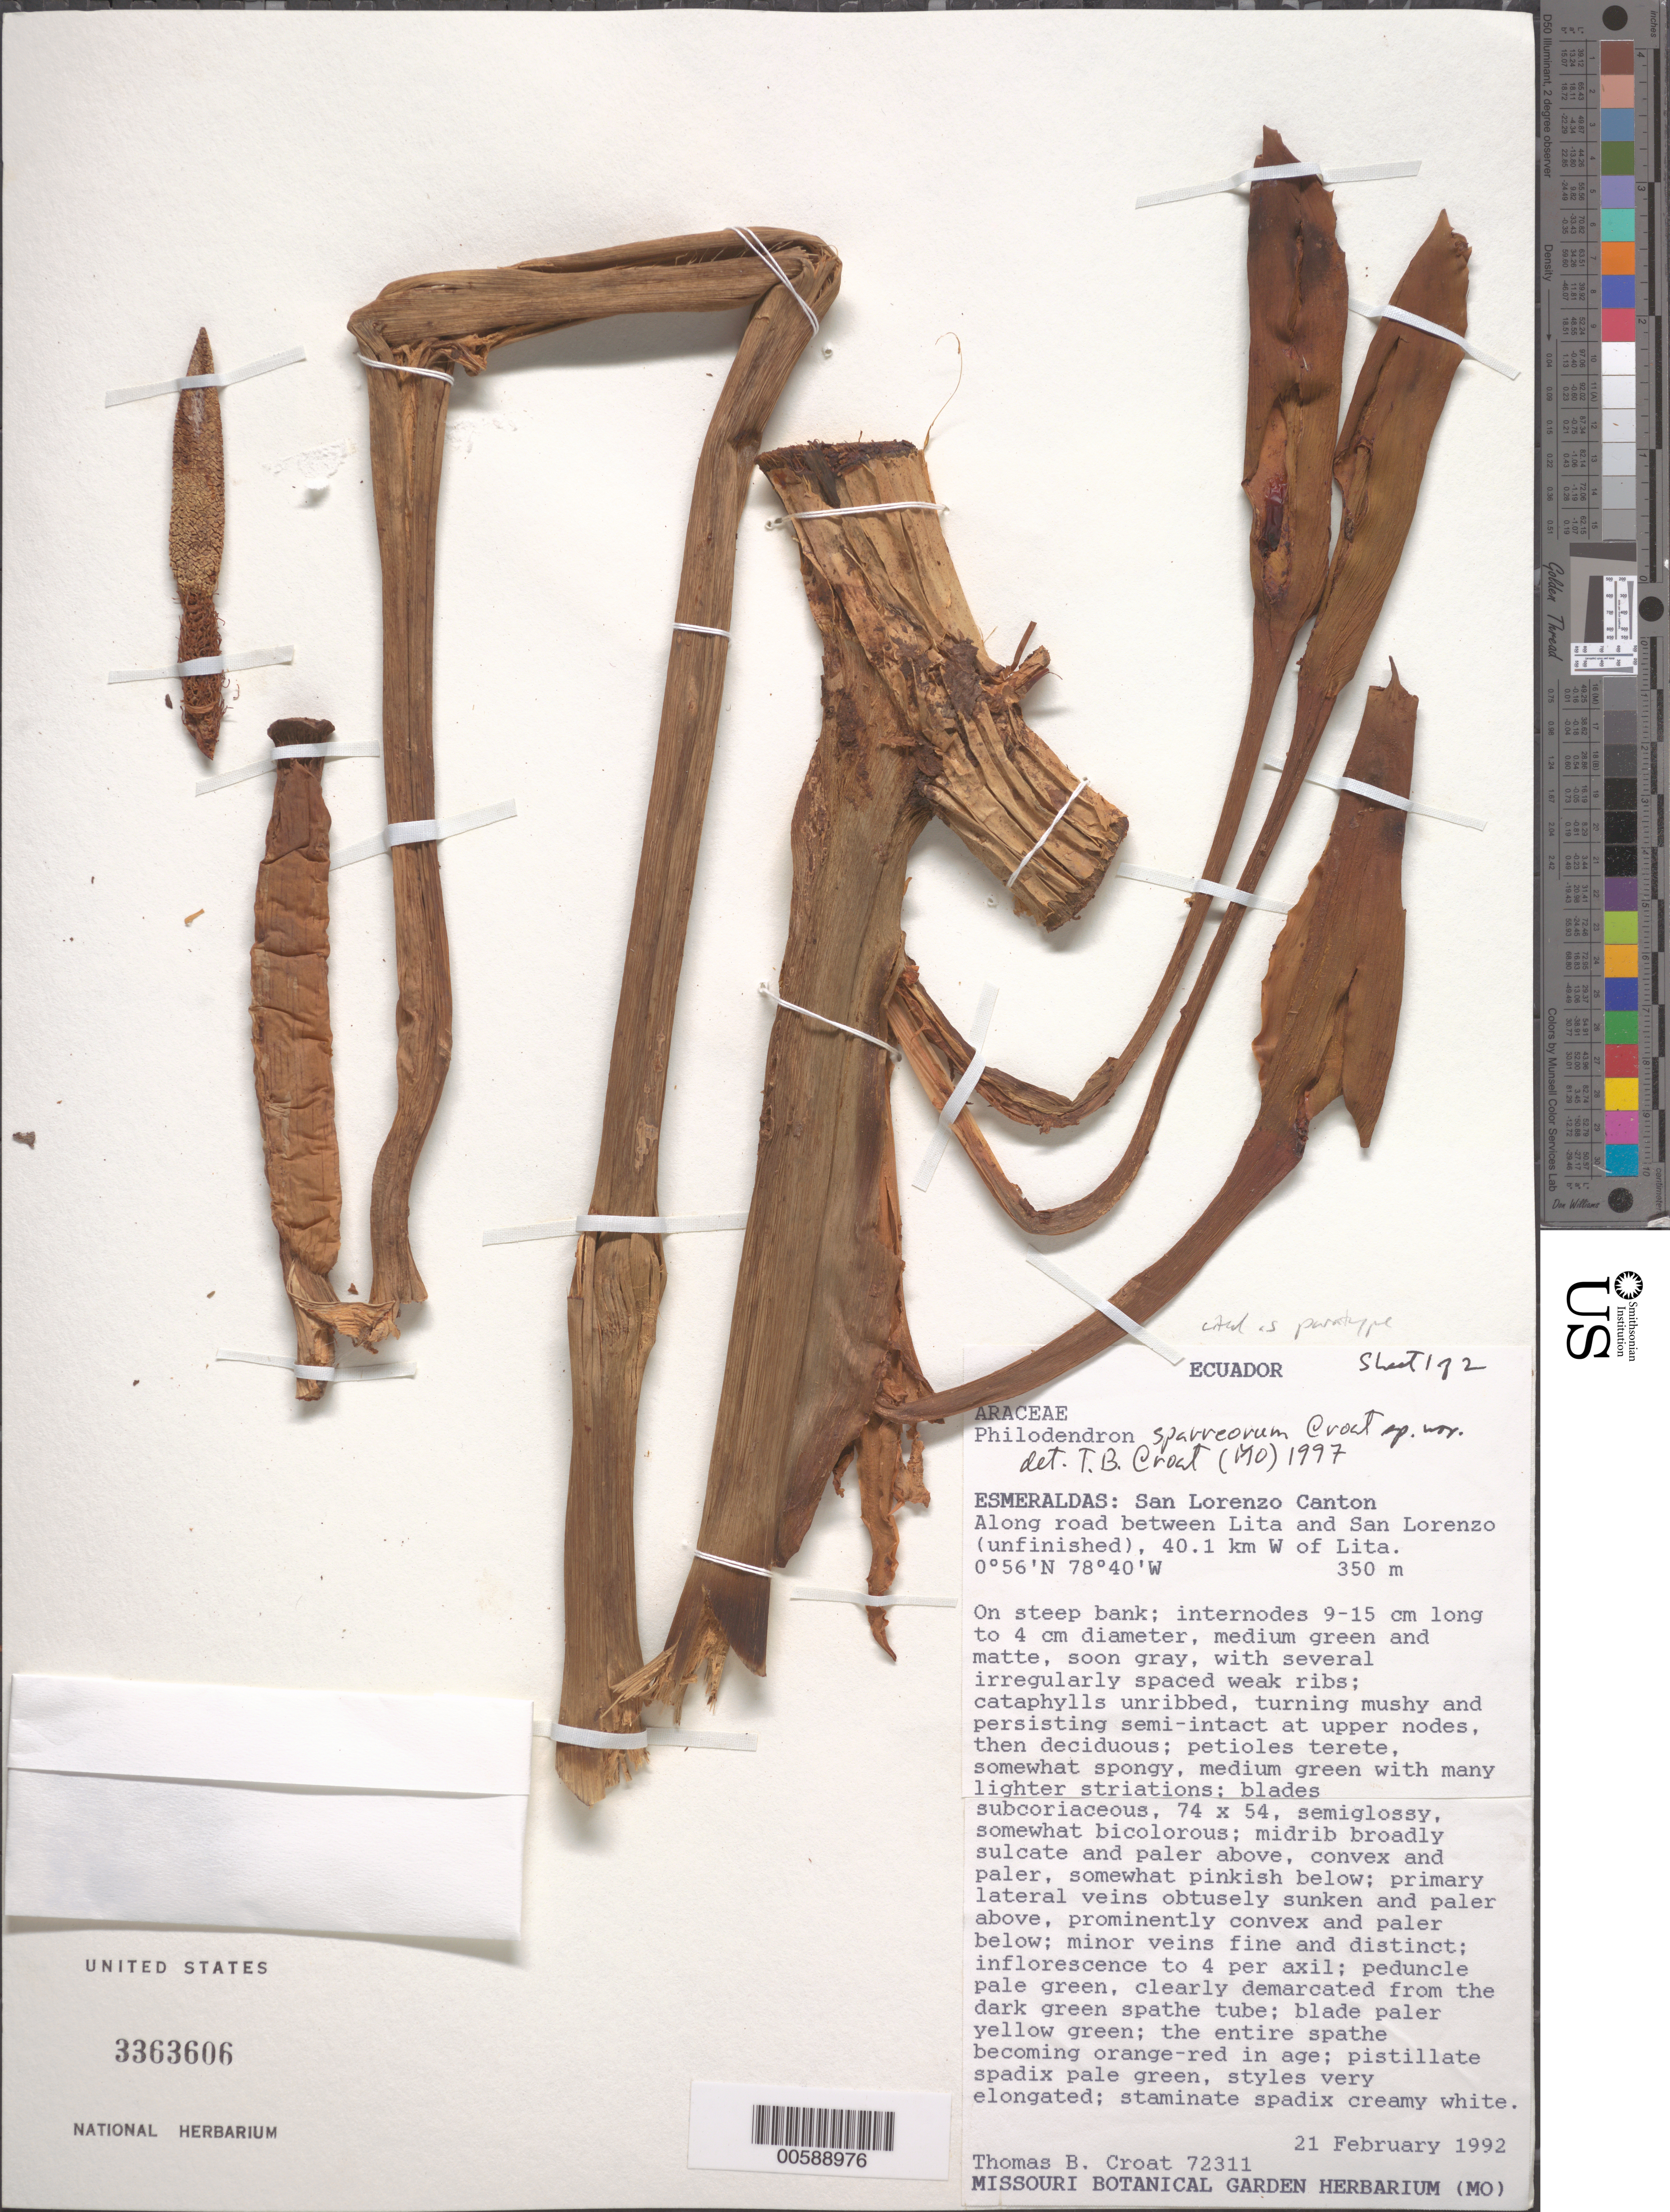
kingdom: Plantae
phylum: Tracheophyta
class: Liliopsida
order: Alismatales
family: Araceae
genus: Philodendron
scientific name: Philodendron sparreorum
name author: Croat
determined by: Croat, Thomas B., Missouri Botanical Garden (MO)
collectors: T. B. Croat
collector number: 72311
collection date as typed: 21 Feb 1992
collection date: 1992-02-21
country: Ecuador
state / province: Esmeraldas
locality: San Lorenzo Canton, along road between Lita & San Lorenzo, 40.1 km W of Lita.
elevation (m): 350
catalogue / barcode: US 3363606